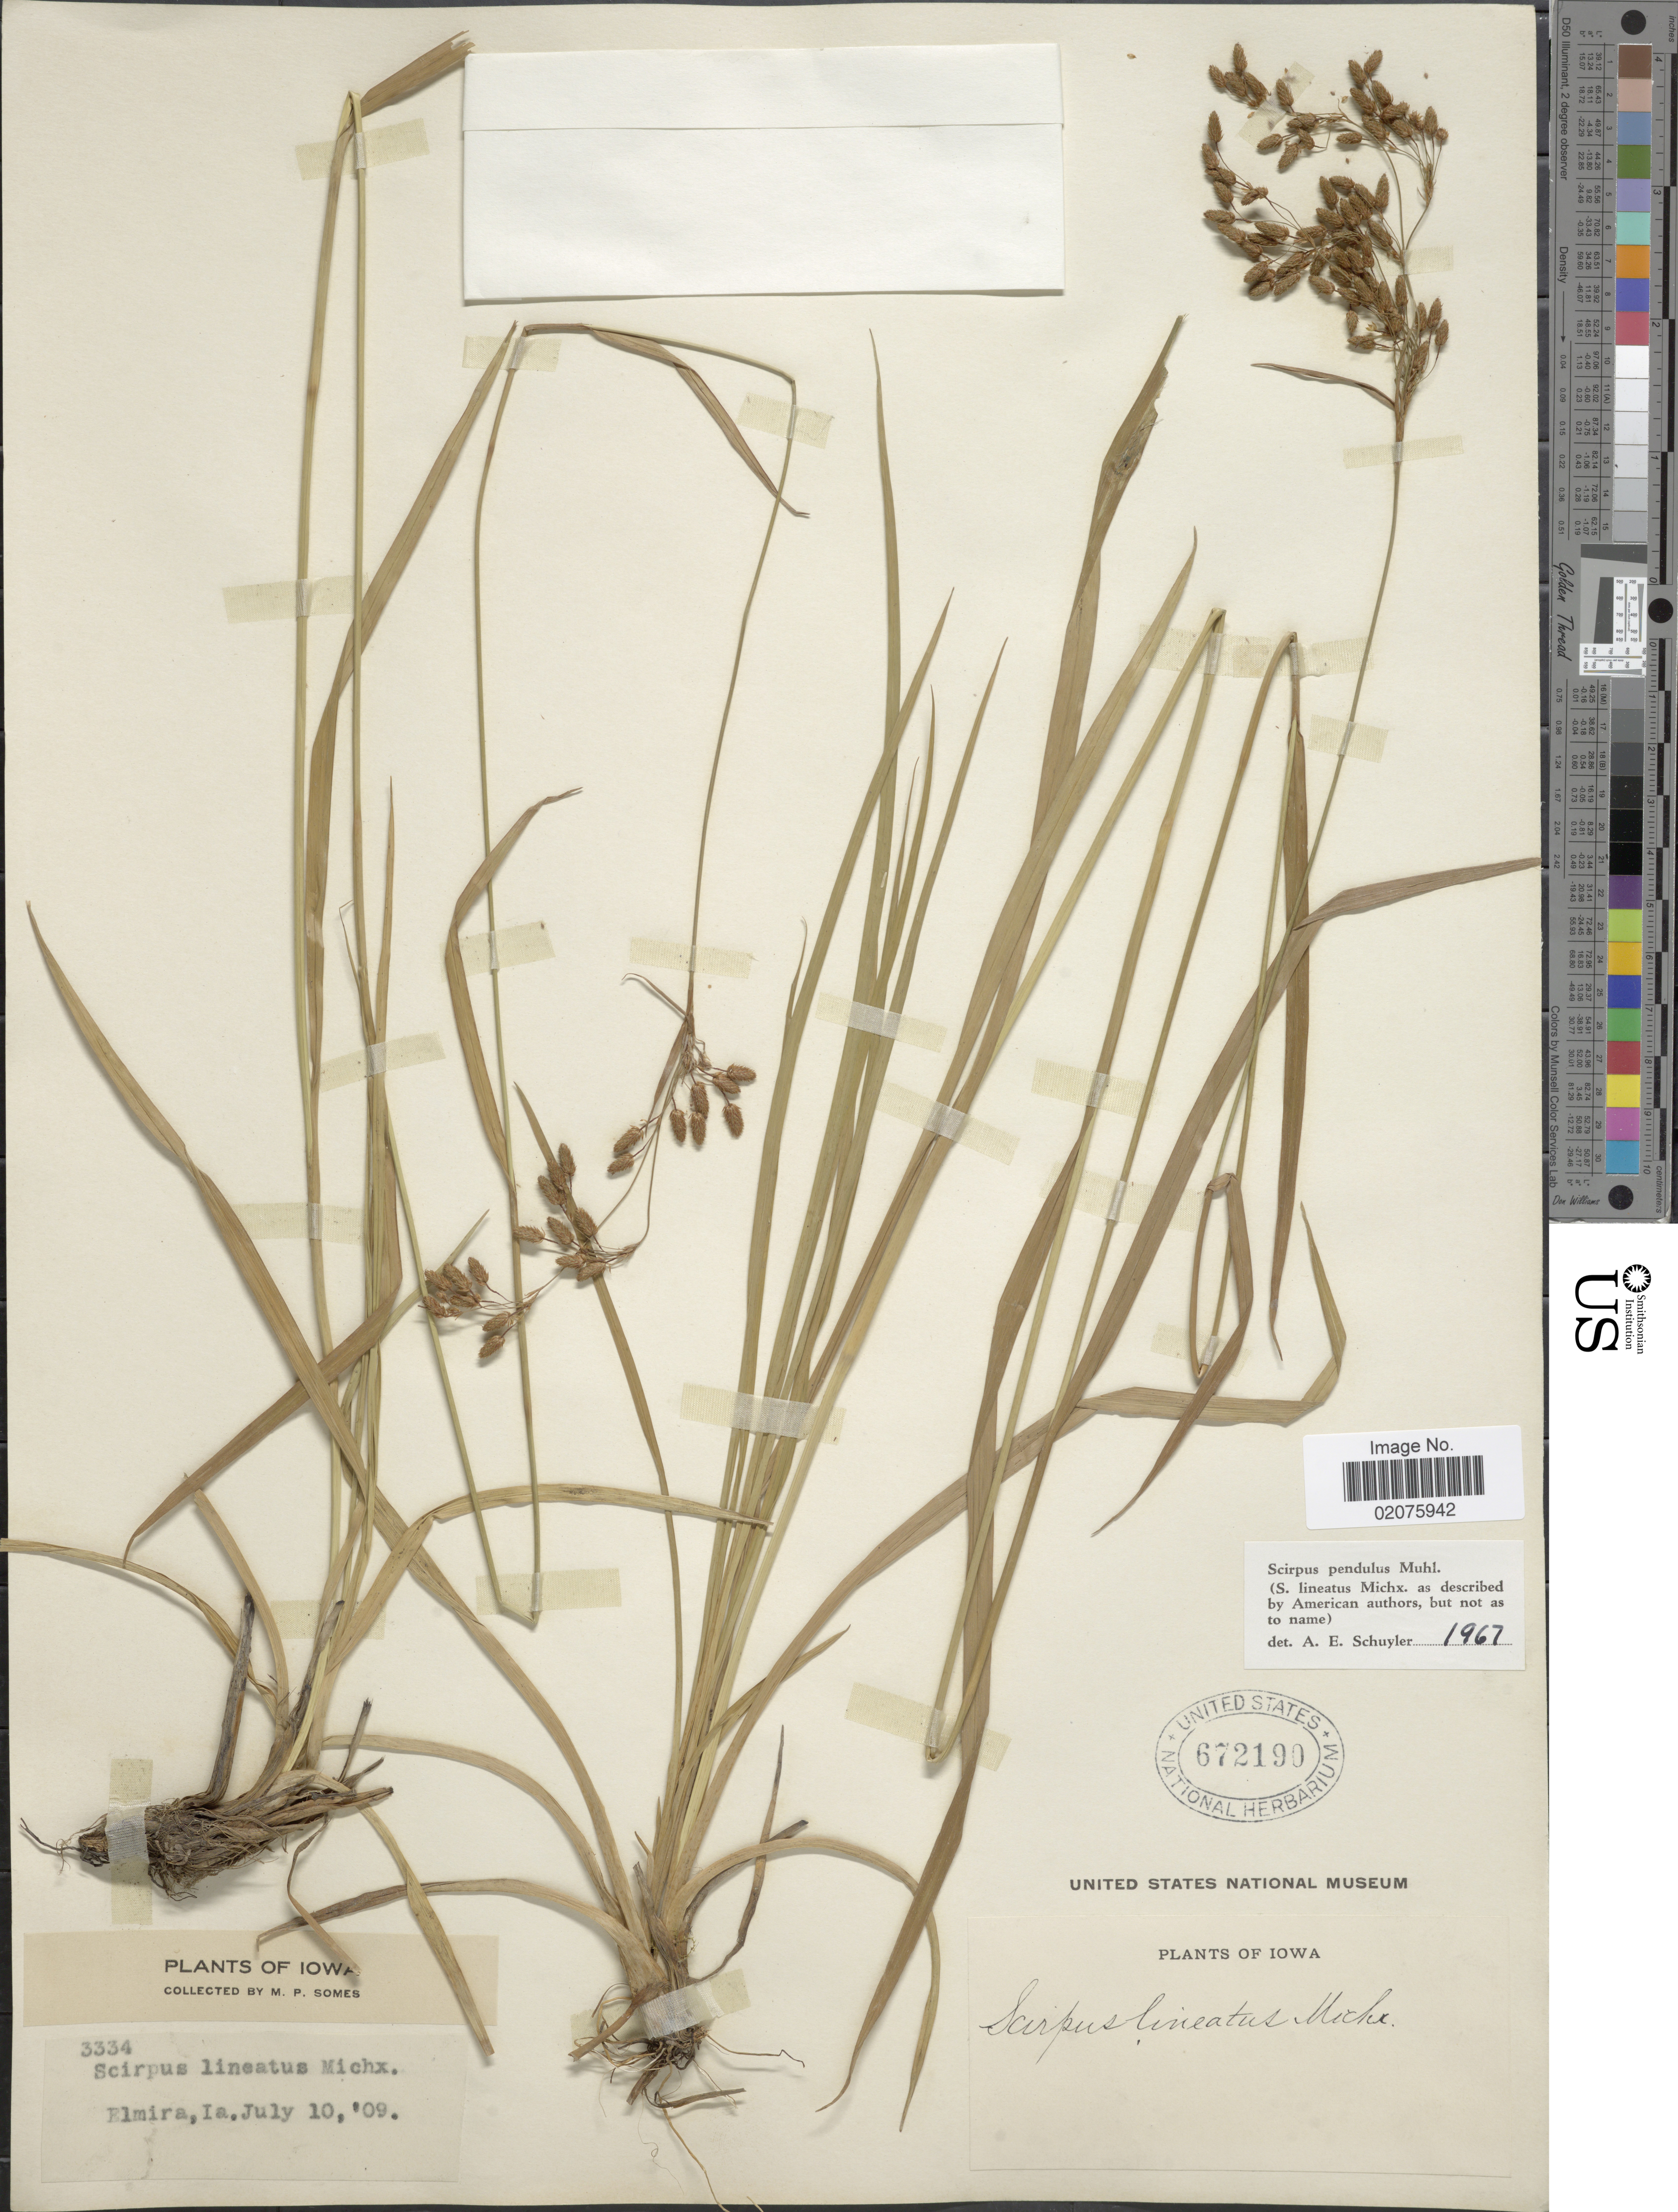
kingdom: Plantae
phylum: Tracheophyta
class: Liliopsida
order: Poales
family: Cyperaceae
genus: Scirpus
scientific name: Scirpus pendulus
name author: Muhl.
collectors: M. Somes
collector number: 3334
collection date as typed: Transcribed d/m/y: 10/7/9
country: United States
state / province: Iowa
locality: Elmira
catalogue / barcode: US 672190